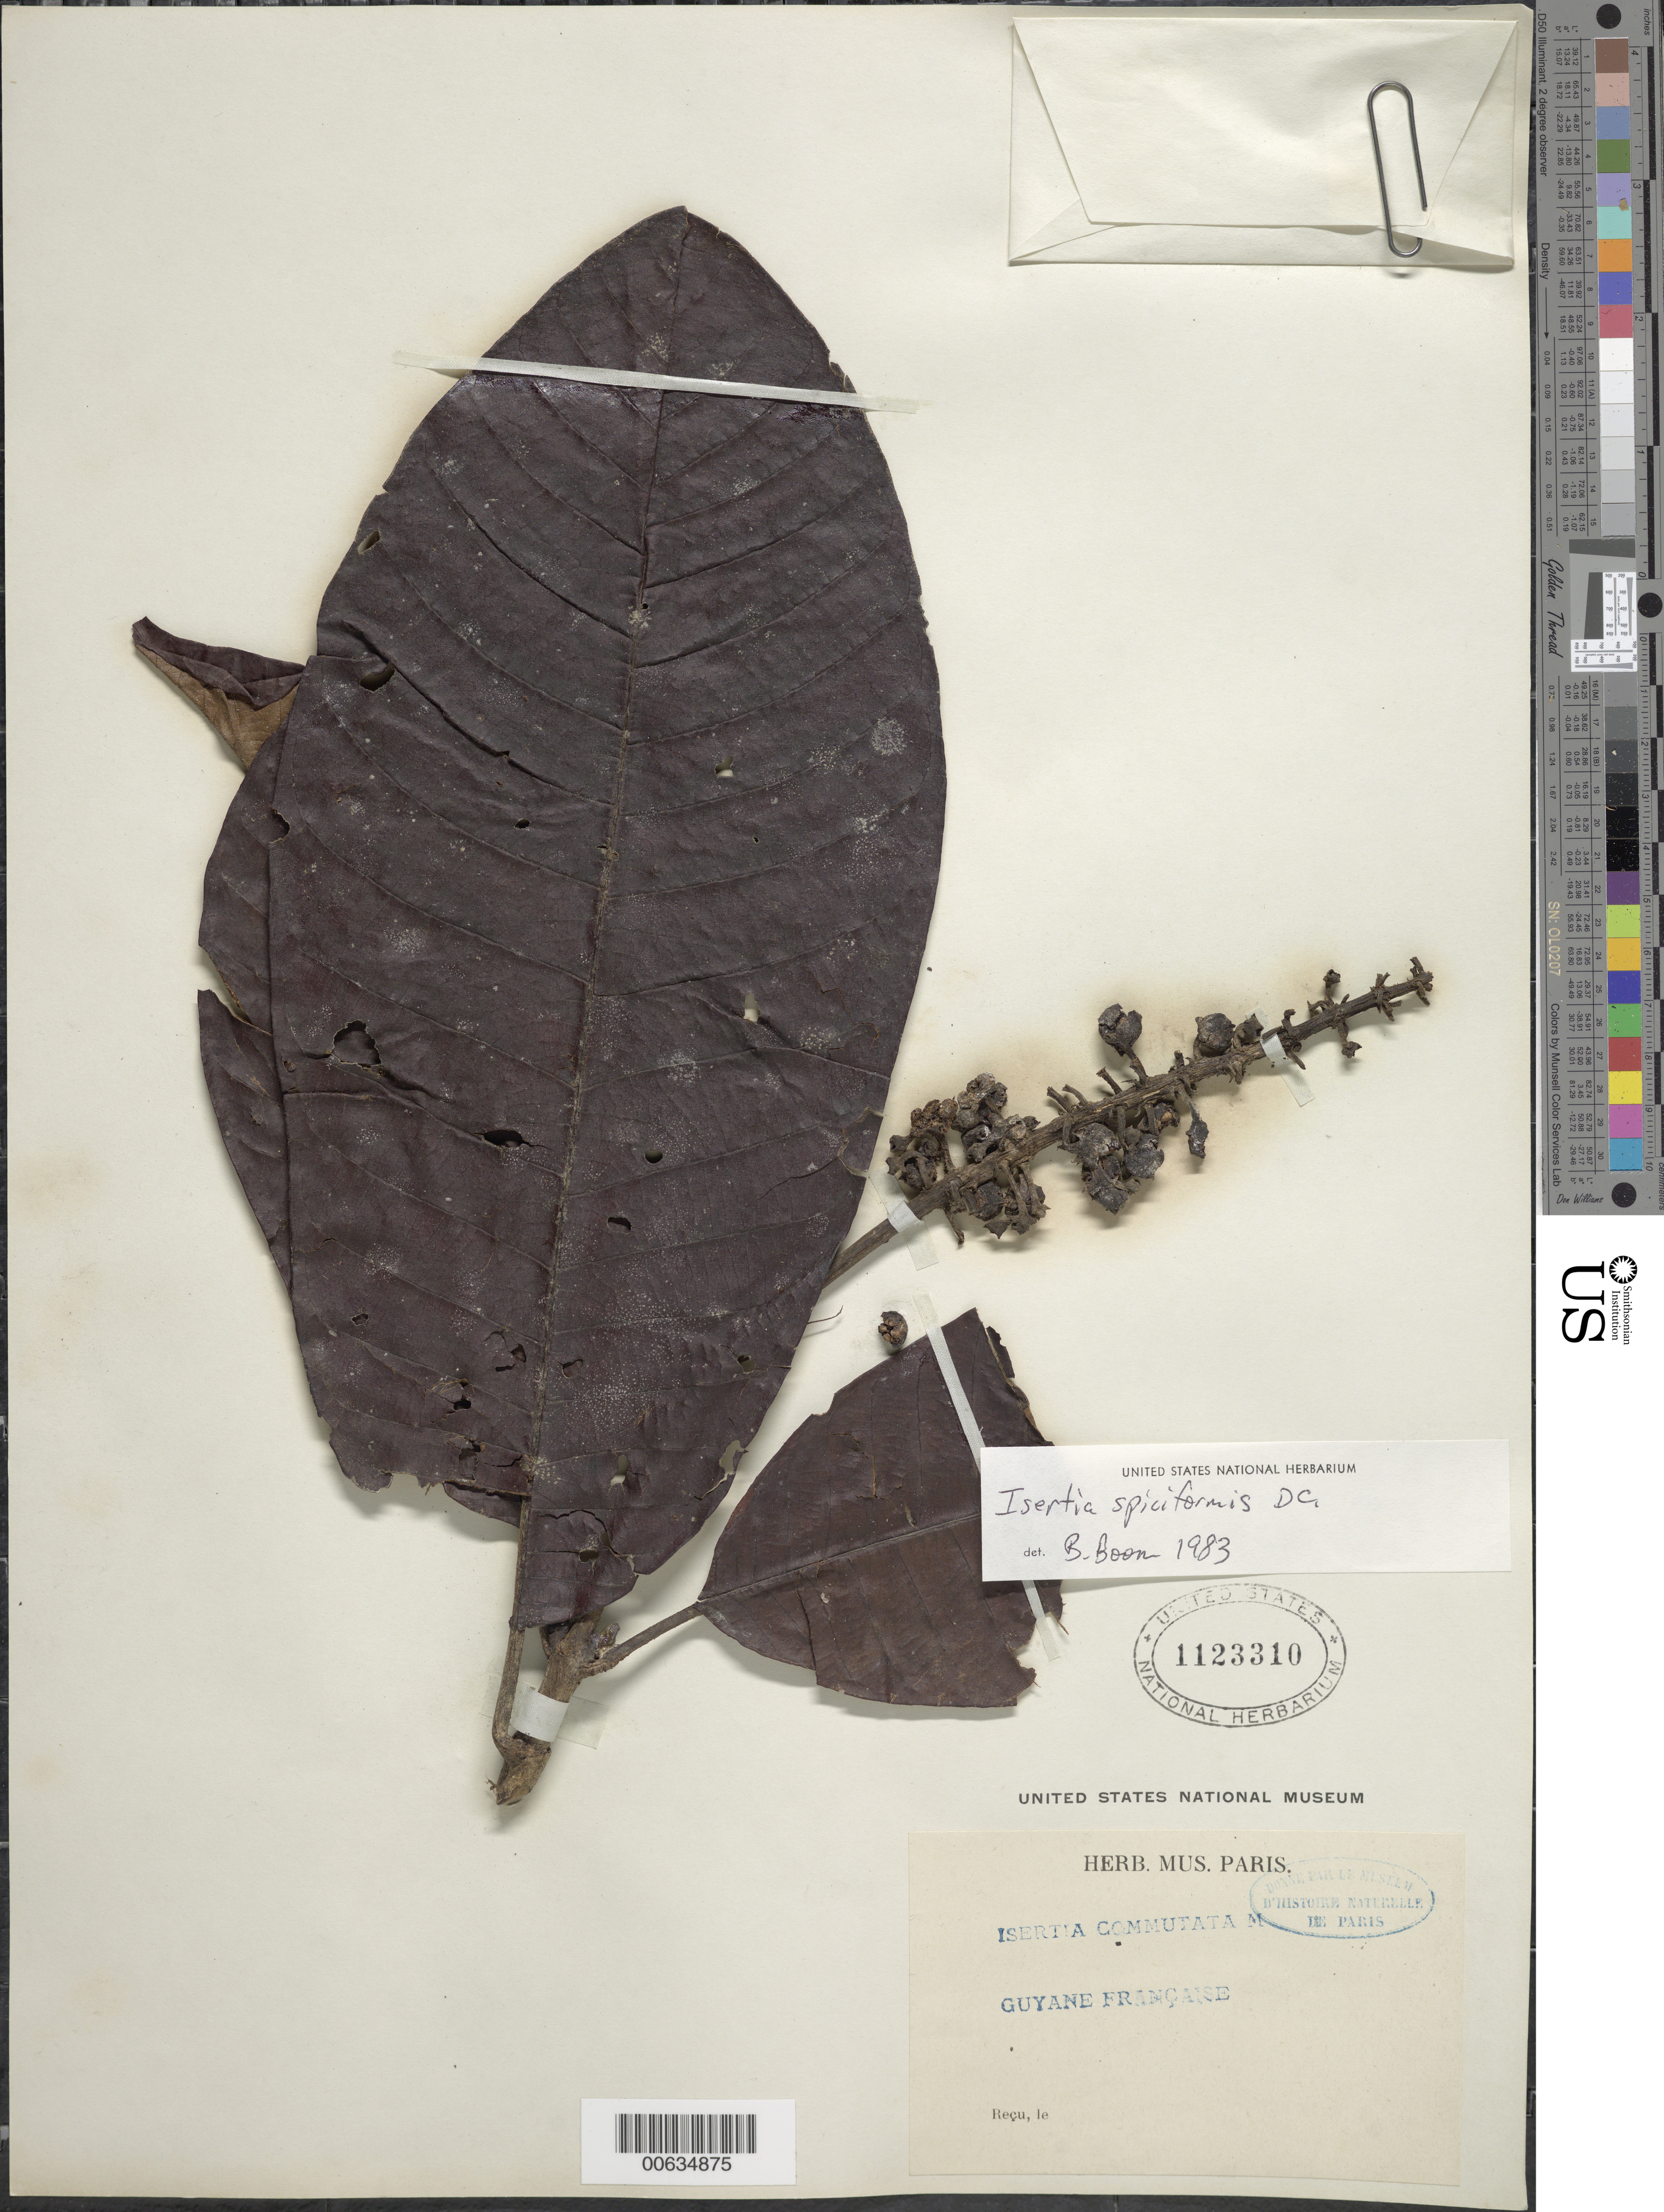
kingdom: Plantae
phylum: Tracheophyta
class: Magnoliopsida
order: Gentianales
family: Rubiaceae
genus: Isertia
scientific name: Isertia spiciformis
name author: DC.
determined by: Boom, B. M.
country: French Guiana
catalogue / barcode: US 1123310